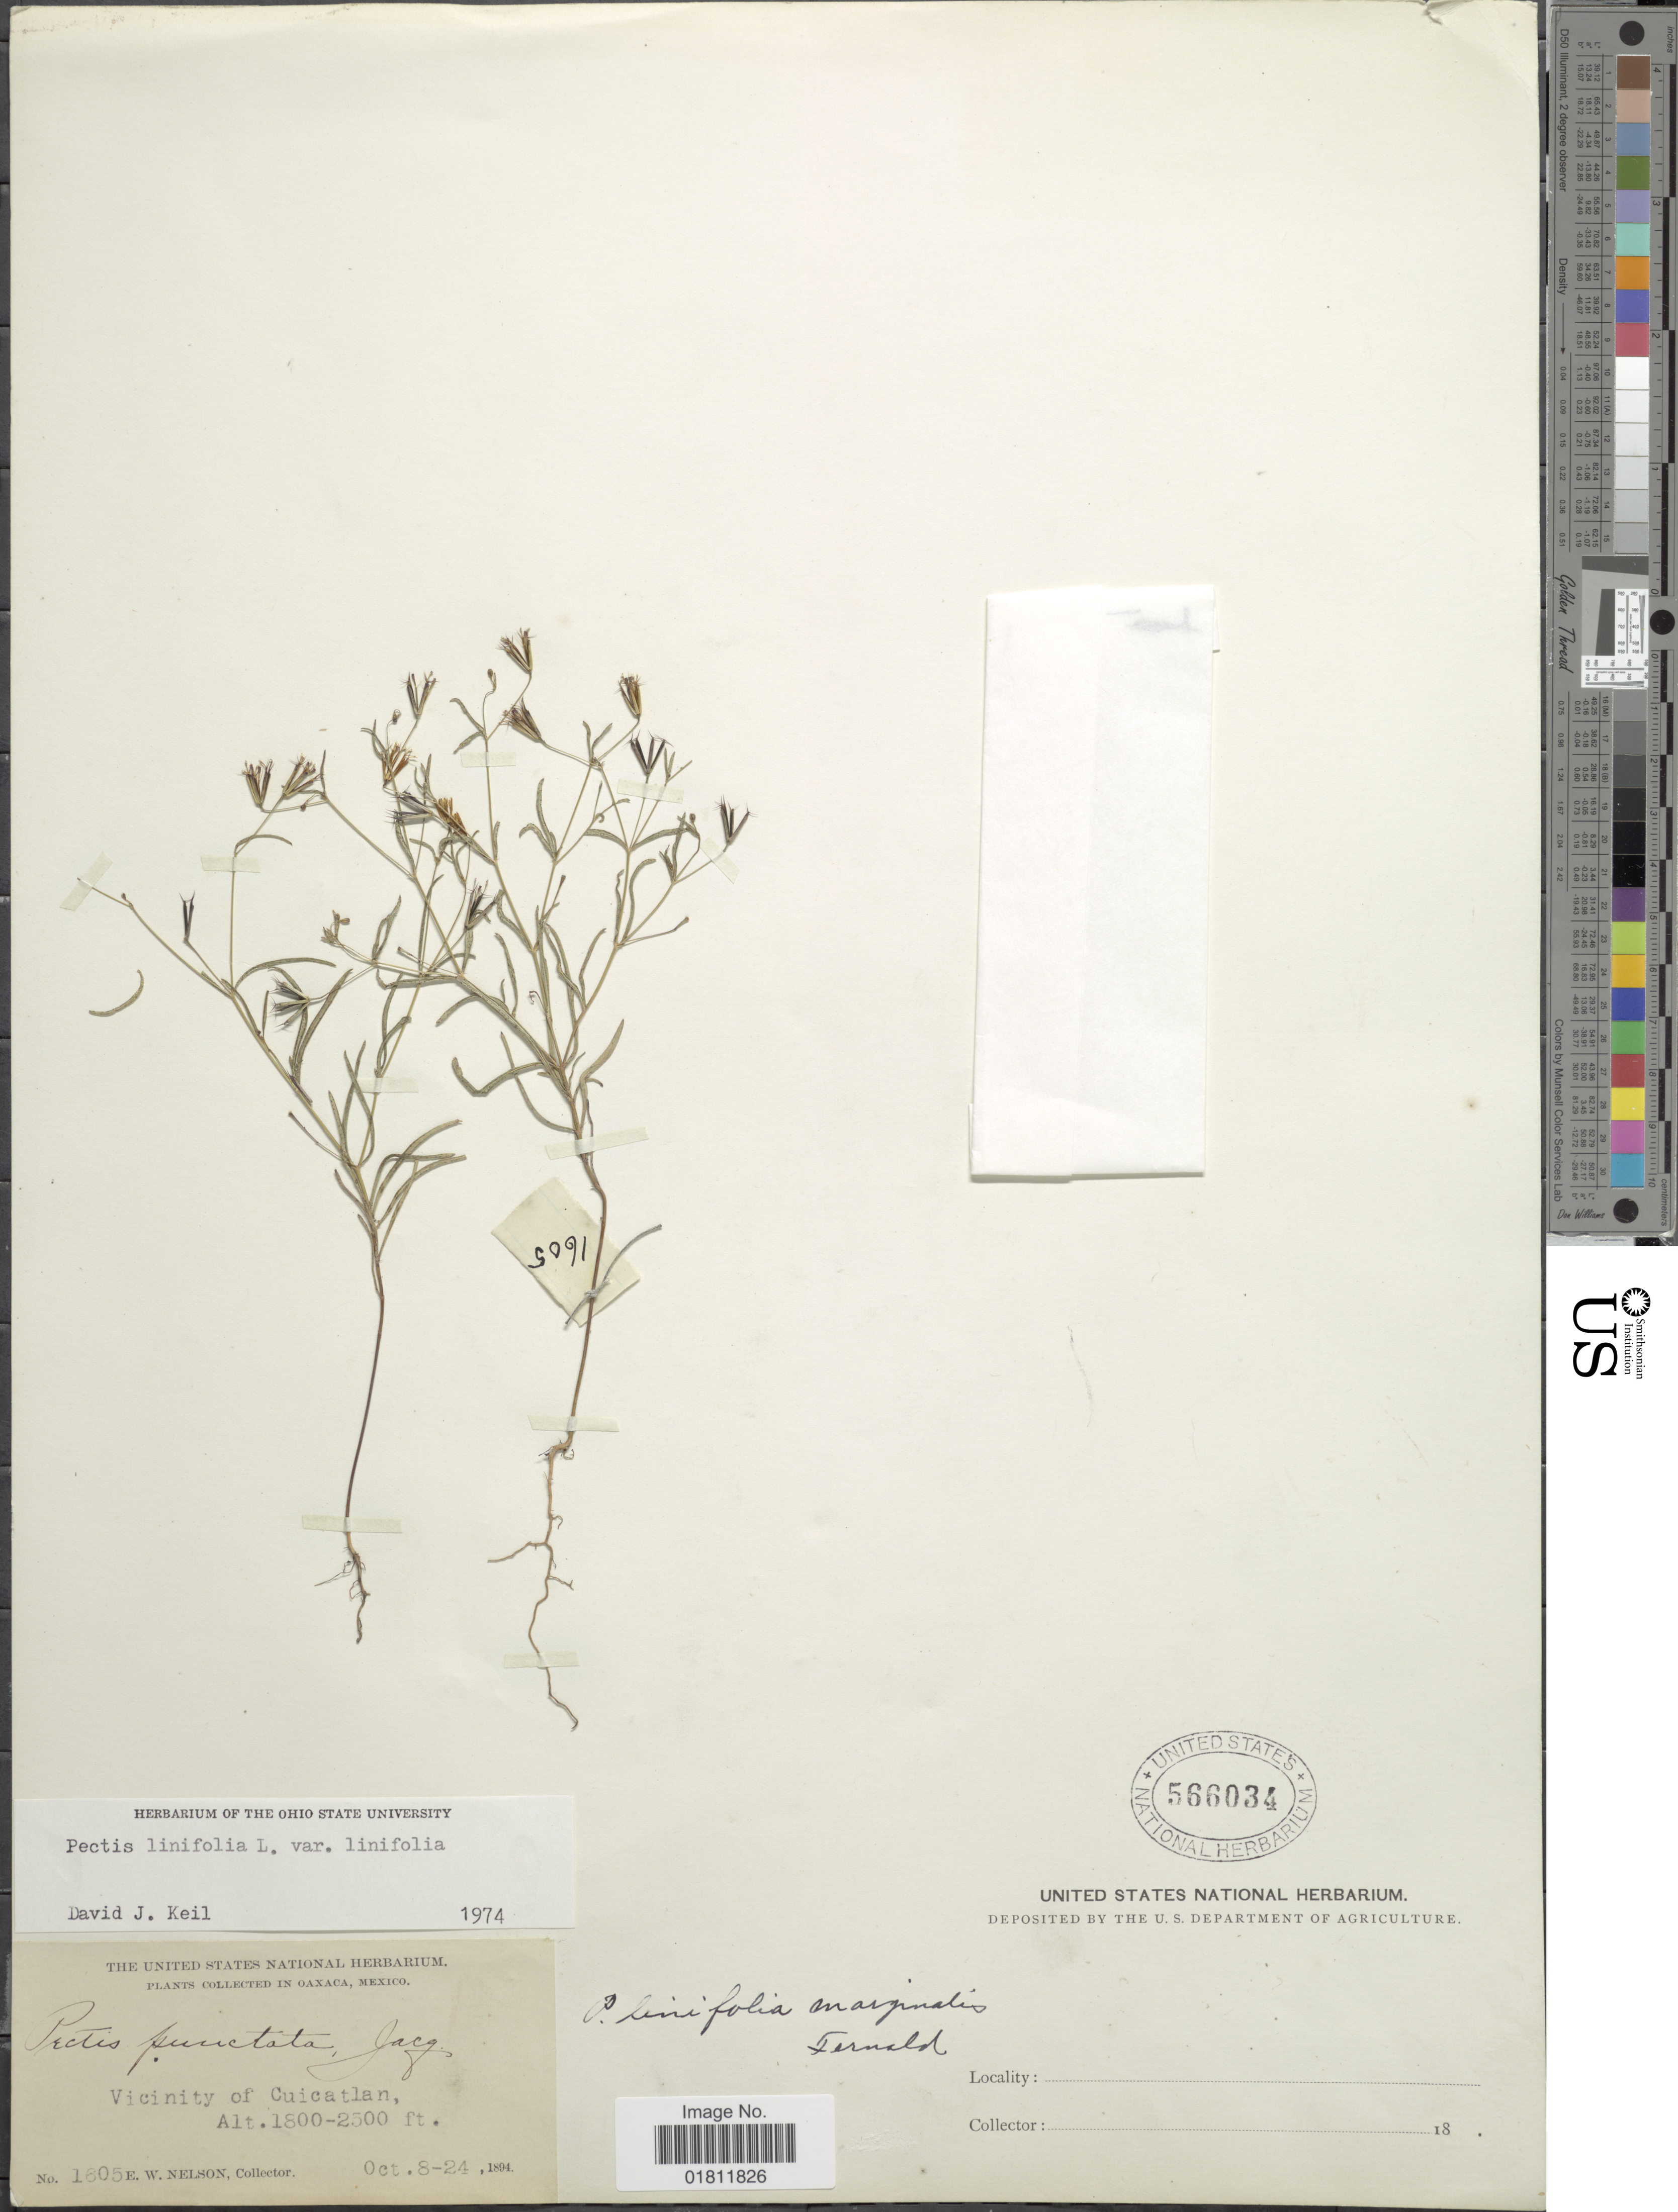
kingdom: Plantae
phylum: Tracheophyta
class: Magnoliopsida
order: Asterales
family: Asteraceae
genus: Pectis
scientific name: Pectis linifolia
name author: L.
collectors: E. W. Nelson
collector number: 1605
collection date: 1894-10-08/1894-10-24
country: Mexico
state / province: Oaxaca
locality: Oaxaca, Mexico. Vicinity of Cuicatlan.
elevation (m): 549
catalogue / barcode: US 566034